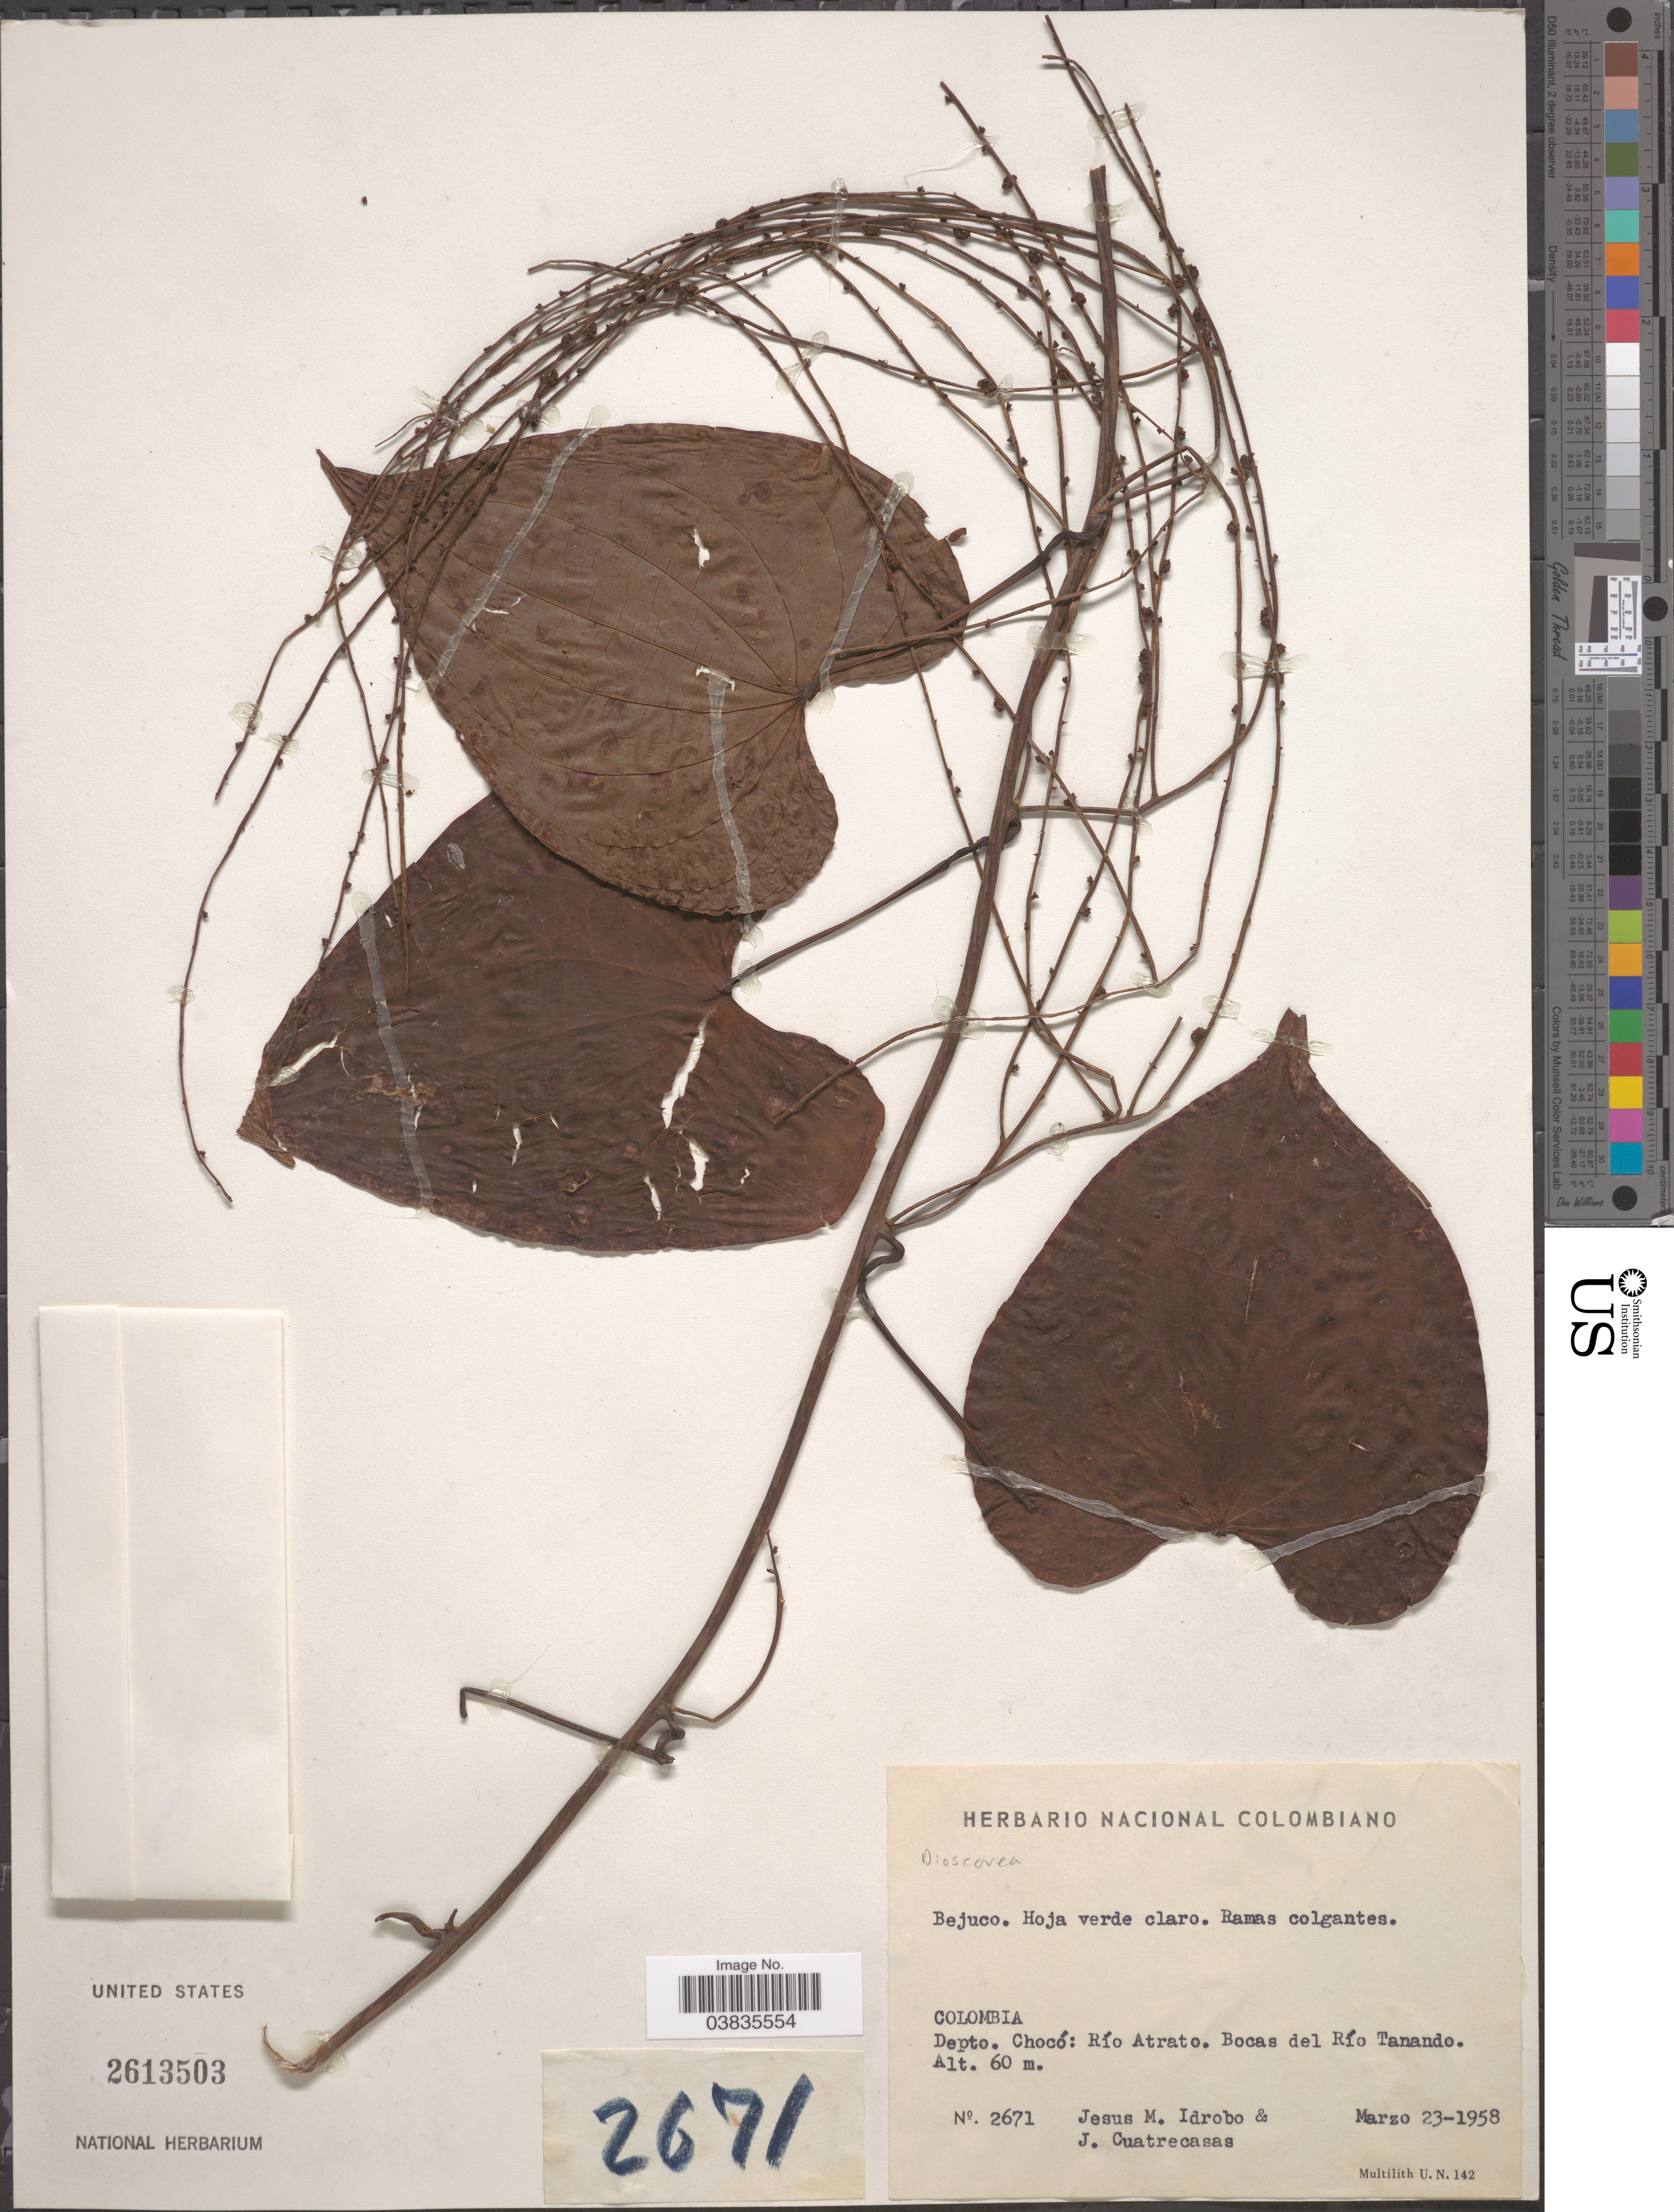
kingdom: Plantae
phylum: Tracheophyta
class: Liliopsida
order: Dioscoreales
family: Dioscoreaceae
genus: Dioscorea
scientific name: Dioscorea sp.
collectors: J. M. Idrobo & J. Cuatrecasas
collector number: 2671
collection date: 1958-03-23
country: Colombia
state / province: Chocó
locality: Depto. Chocó: Río Atrato. Bocas del Río Tanando.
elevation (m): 60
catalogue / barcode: US 2613503